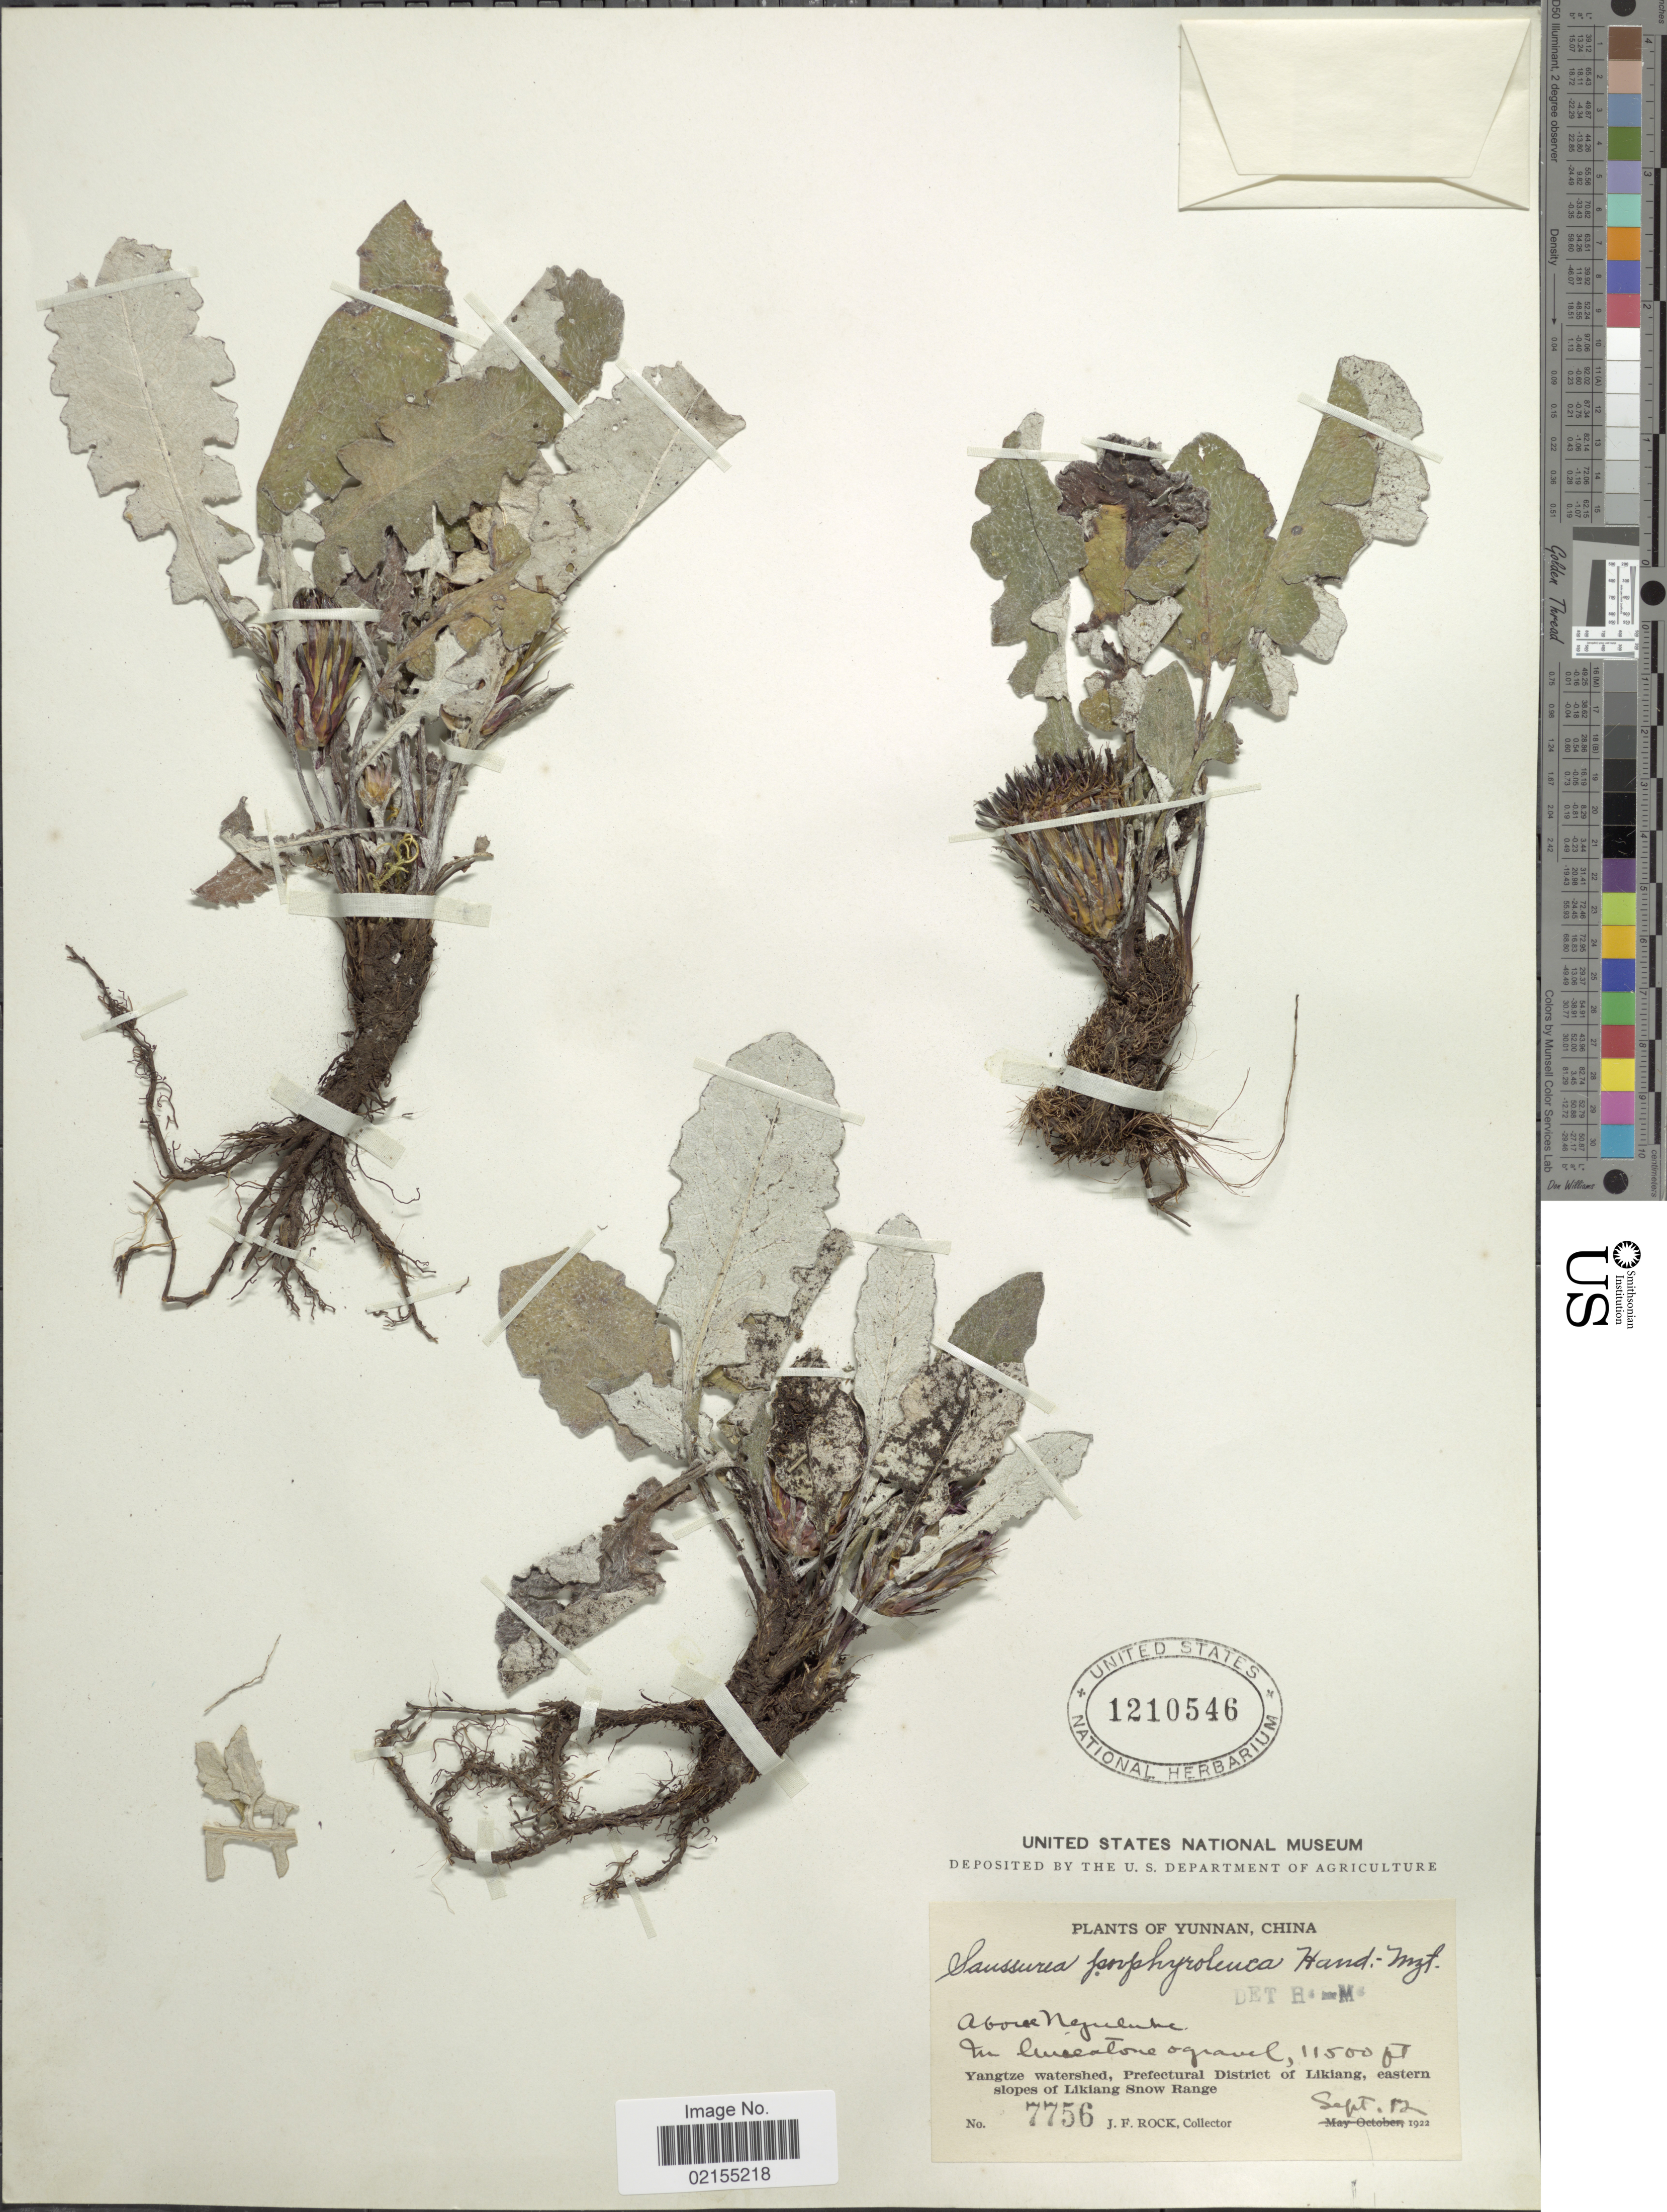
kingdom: Plantae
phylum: Tracheophyta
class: Magnoliopsida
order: Asterales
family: Asteraceae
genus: Saussurea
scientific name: Saussurea porphyroleuca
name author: Hand.-Mazz.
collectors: J. Rock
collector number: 7756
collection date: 1922-09-12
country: China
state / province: Yunnan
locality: Yunnan, China, Yangtze watershed, Prefectural District of Likiang, eastern slope of Likiang Snow Range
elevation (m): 3505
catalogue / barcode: US 1210546